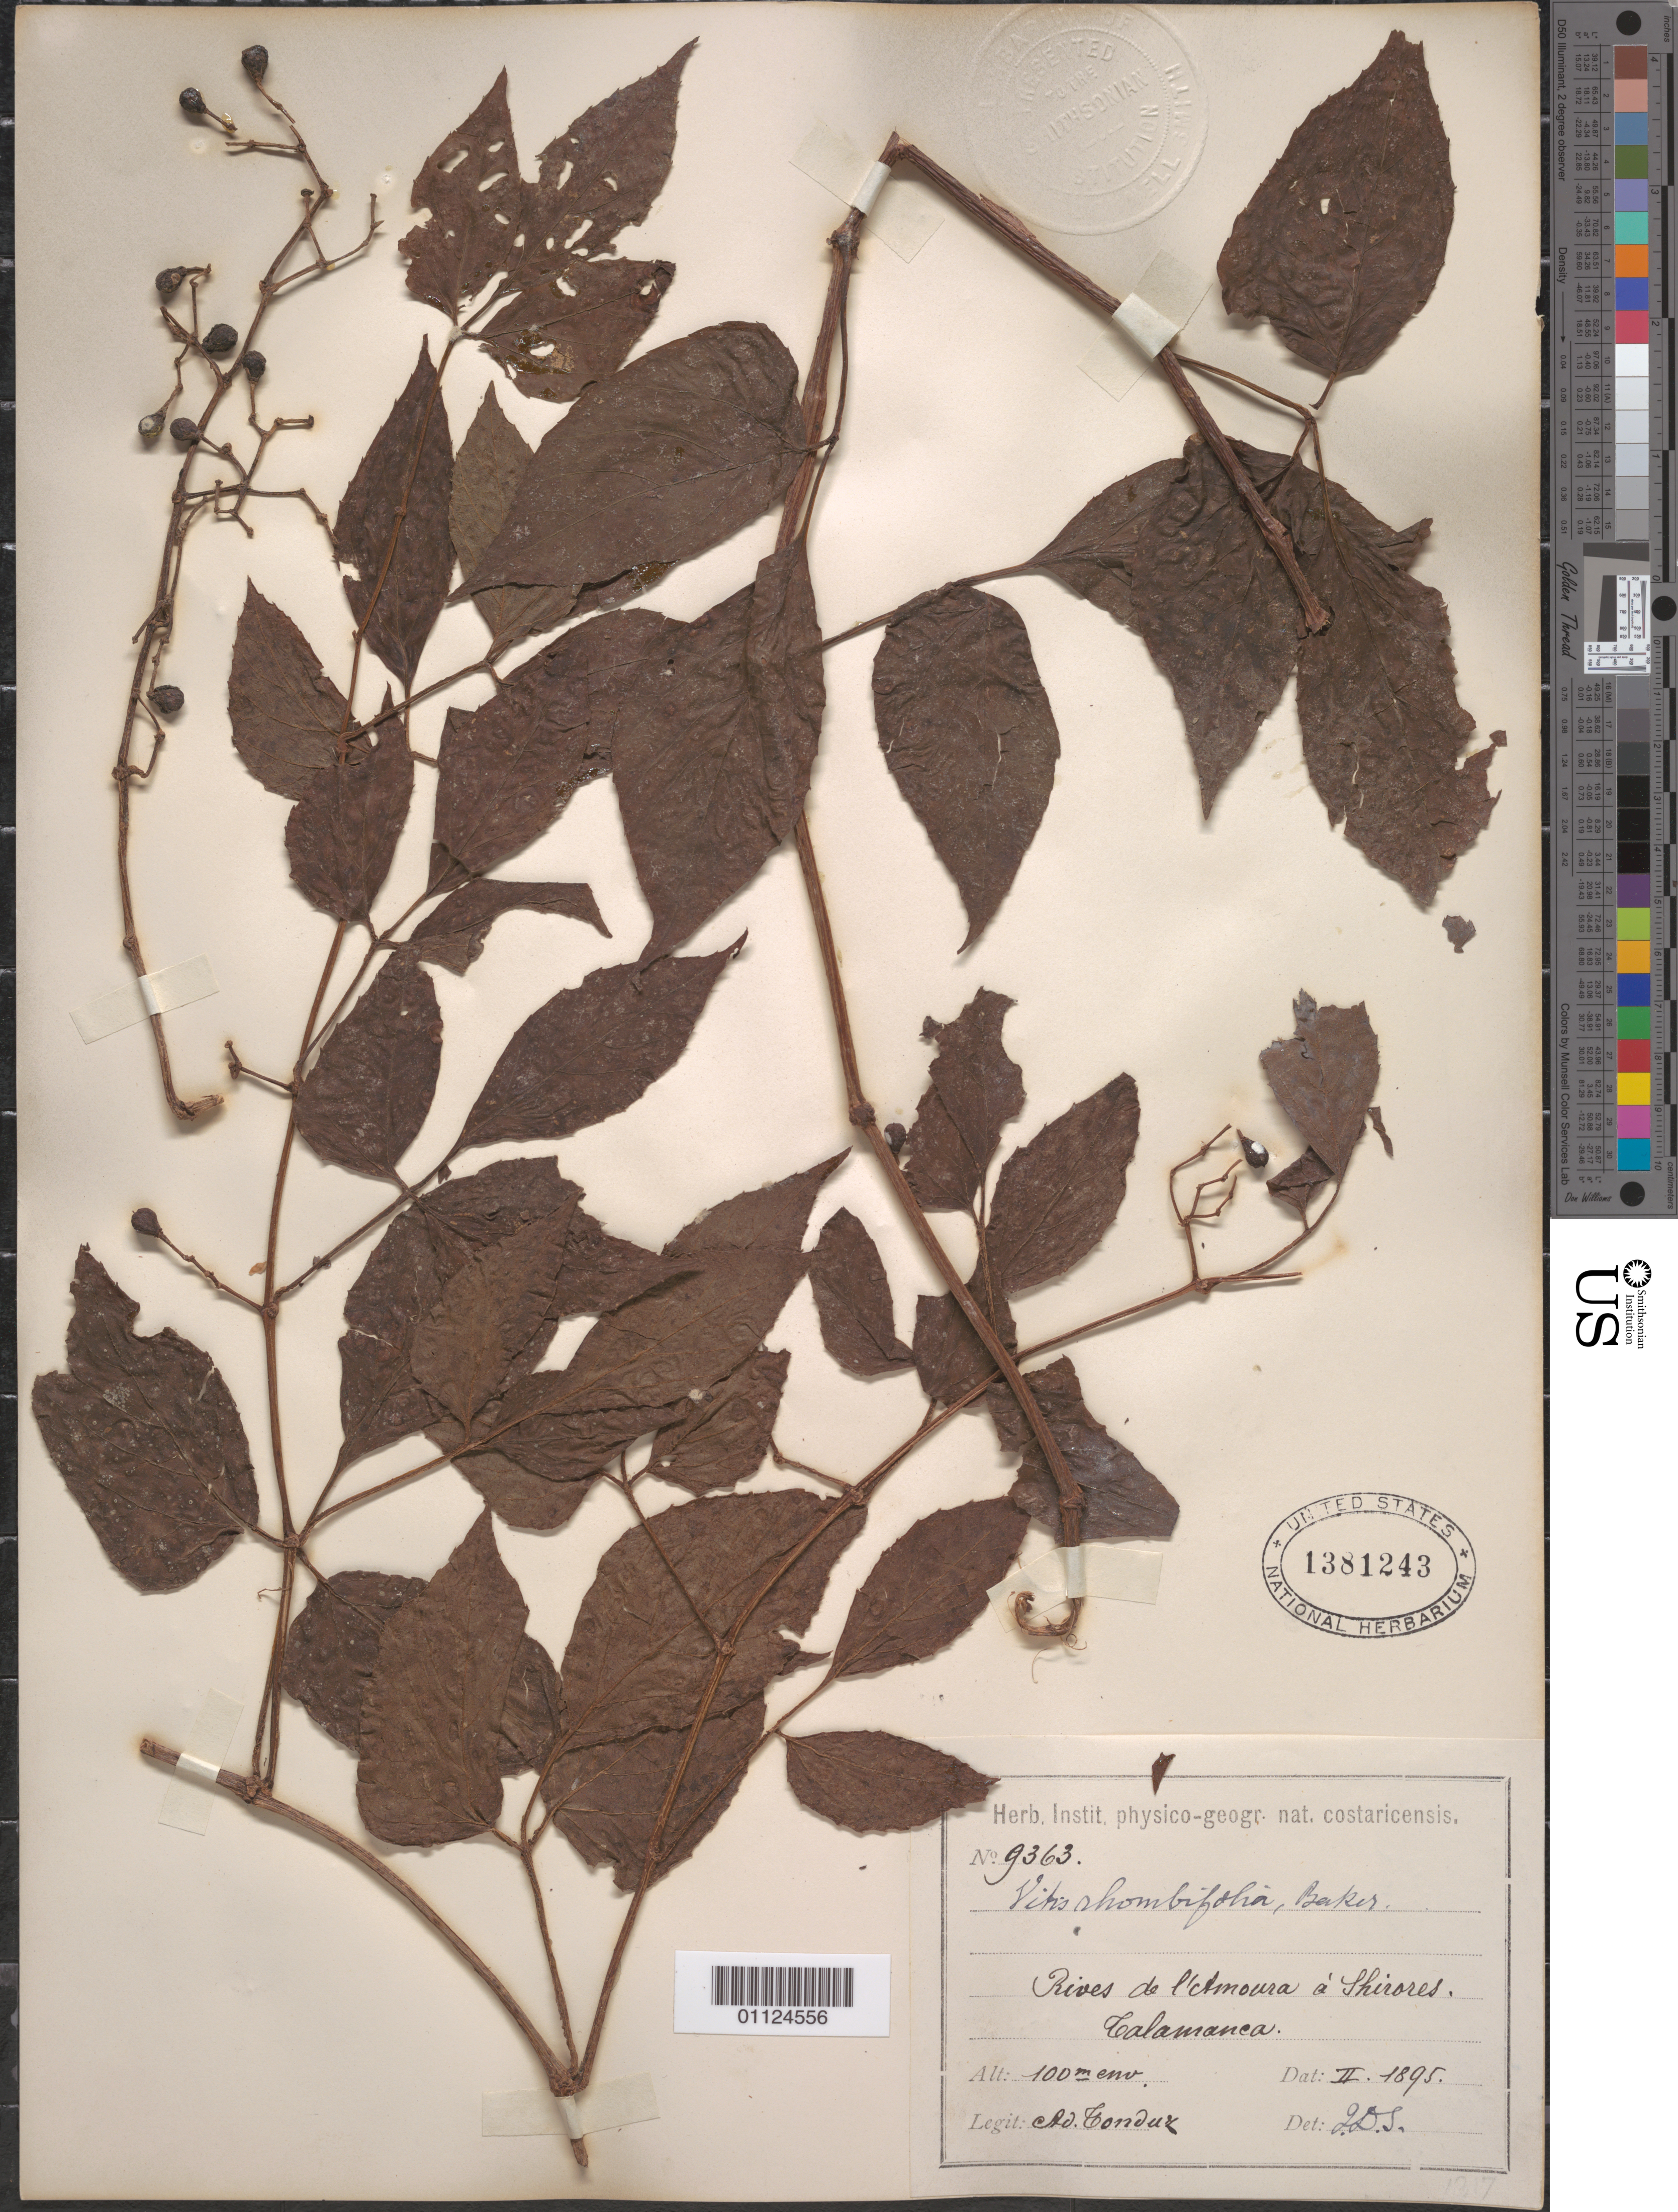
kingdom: Plantae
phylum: Tracheophyta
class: Magnoliopsida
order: Vitales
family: Vitaceae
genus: Cissus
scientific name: Cissus rhombifolia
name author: Vahl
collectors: A. Tonduz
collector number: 9363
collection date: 1895-02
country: Costa Rica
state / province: Limón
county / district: Talamanca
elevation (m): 100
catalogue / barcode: US 1381243